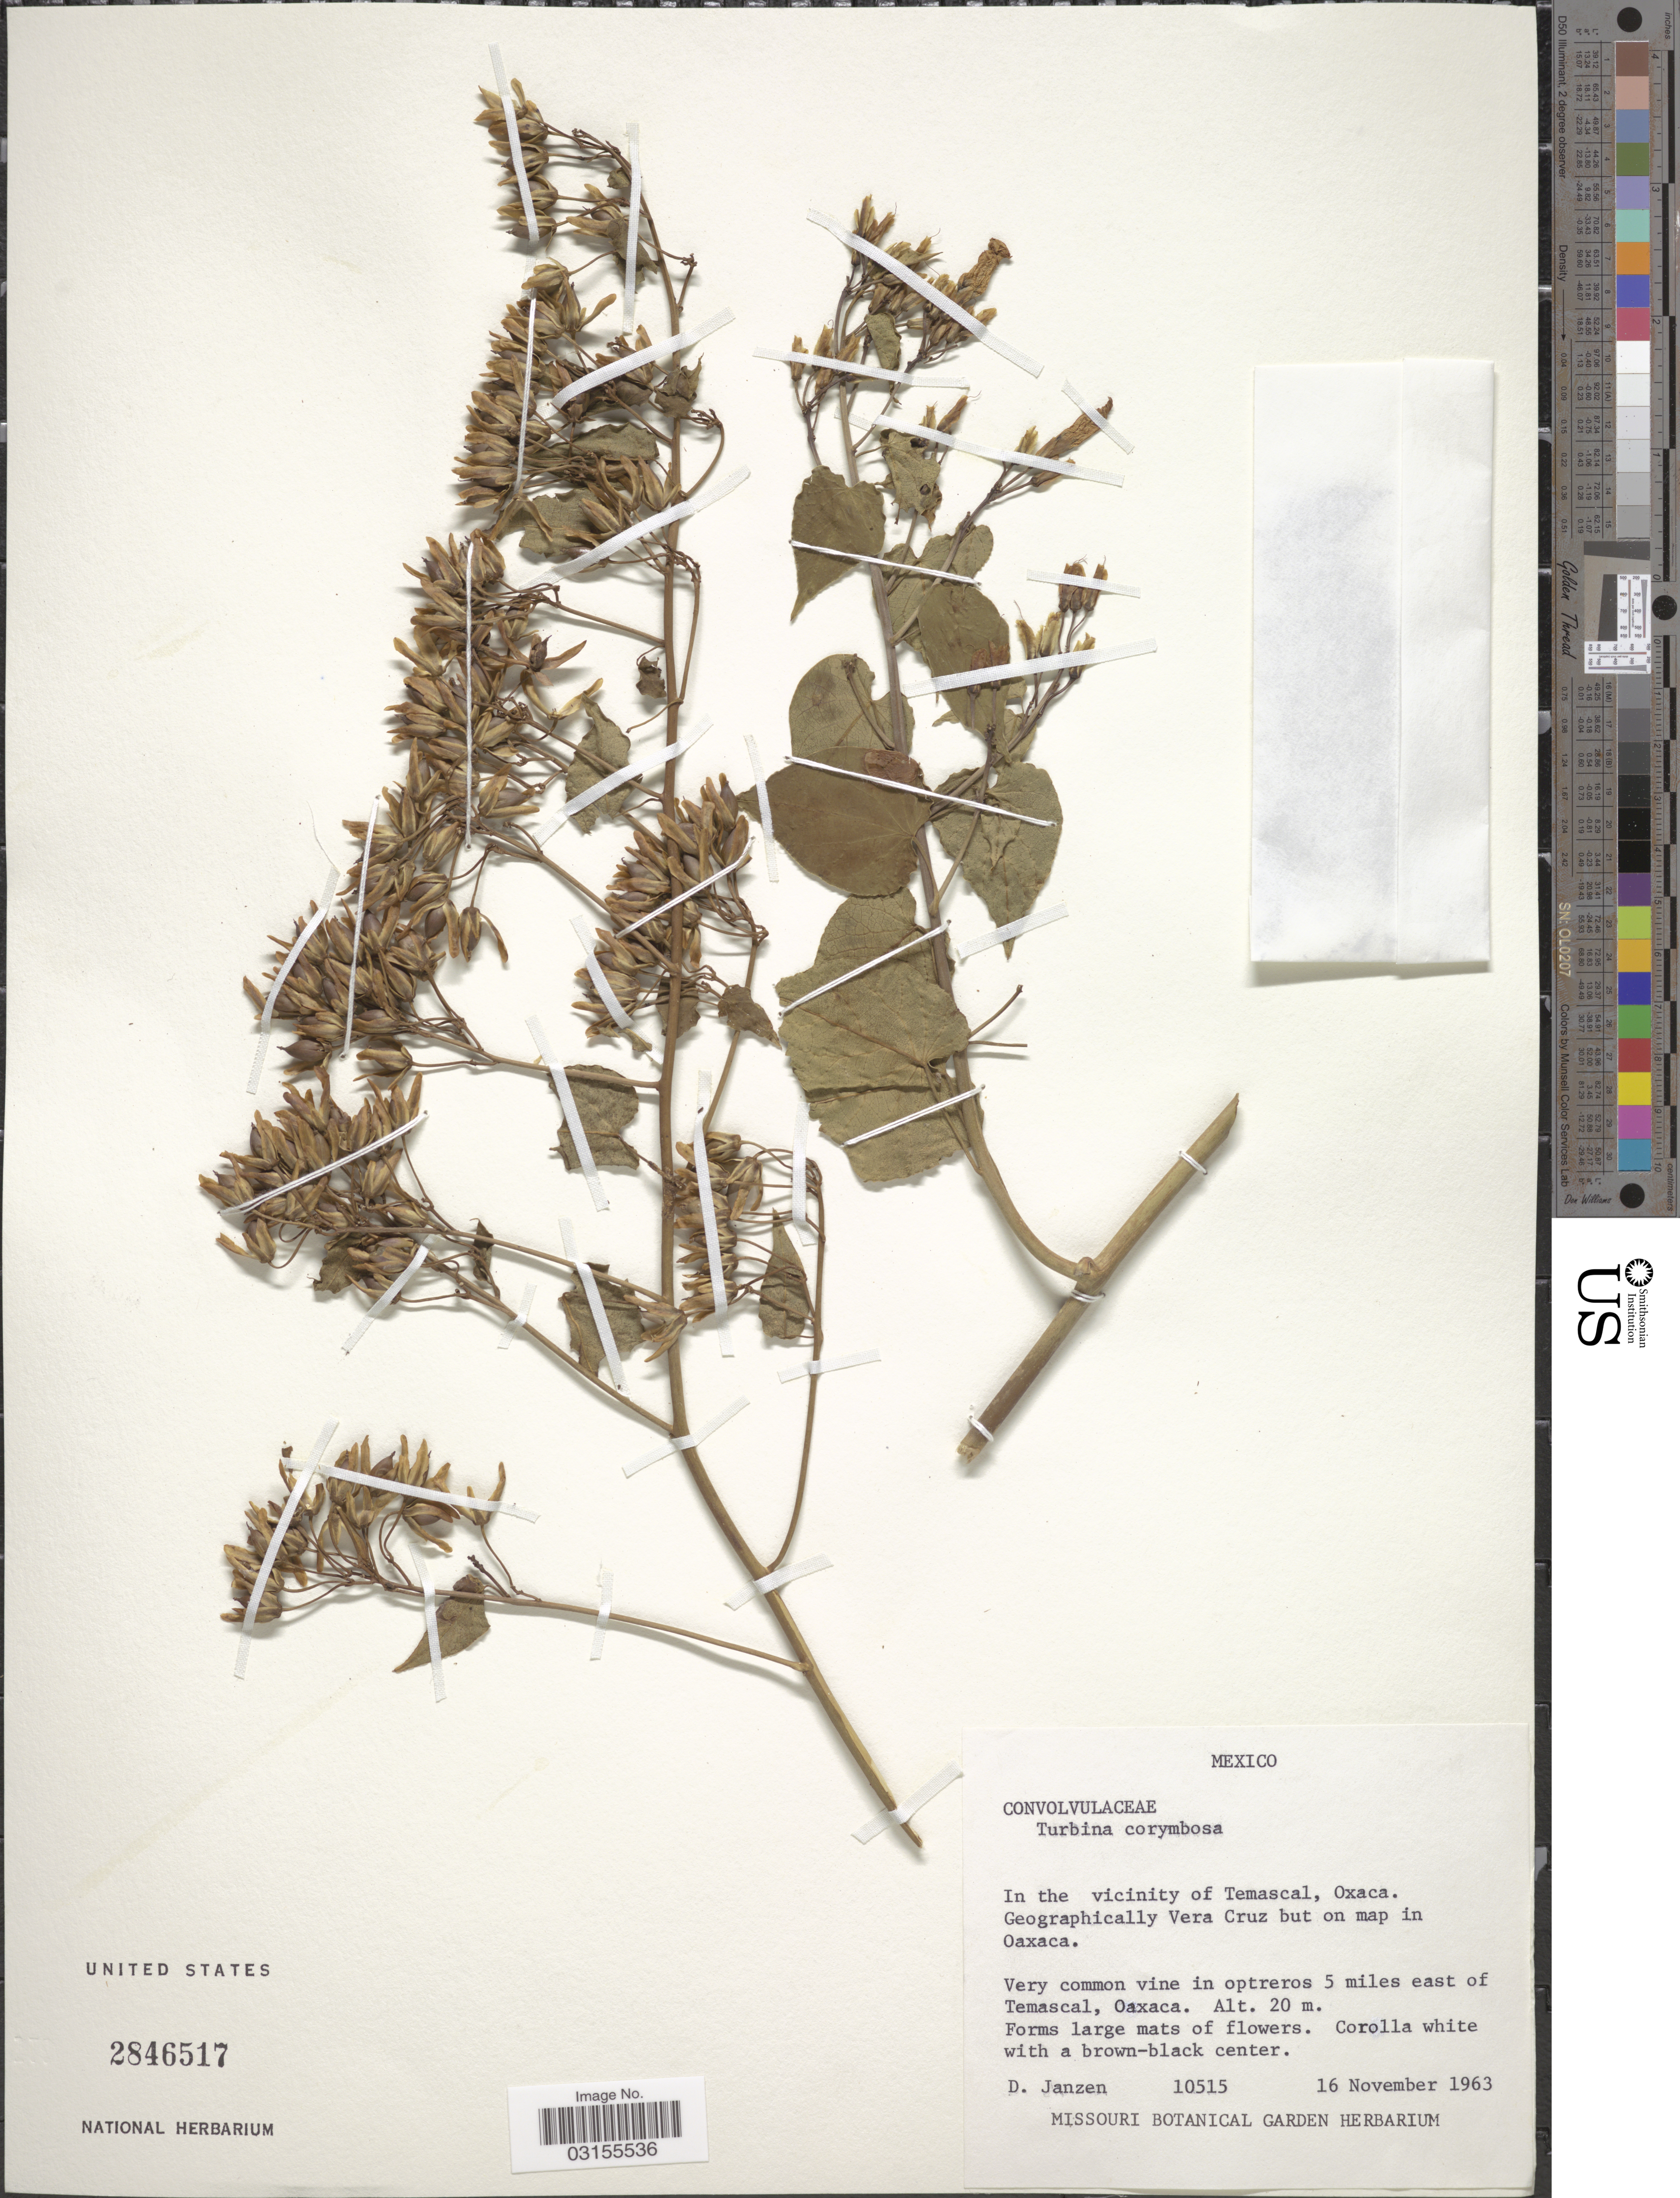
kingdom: Plantae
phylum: Tracheophyta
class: Magnoliopsida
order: Solanales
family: Convolvulaceae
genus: Turbina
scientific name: Turbina corymbosa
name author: (L.) Raf.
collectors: D. Janzen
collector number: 10515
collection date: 1963-11-16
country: Mexico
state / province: Oaxaca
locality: In the vicinity of Temascal. Geographically Vera Cruz but on map in Oaxaca.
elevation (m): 20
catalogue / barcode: US 2846517